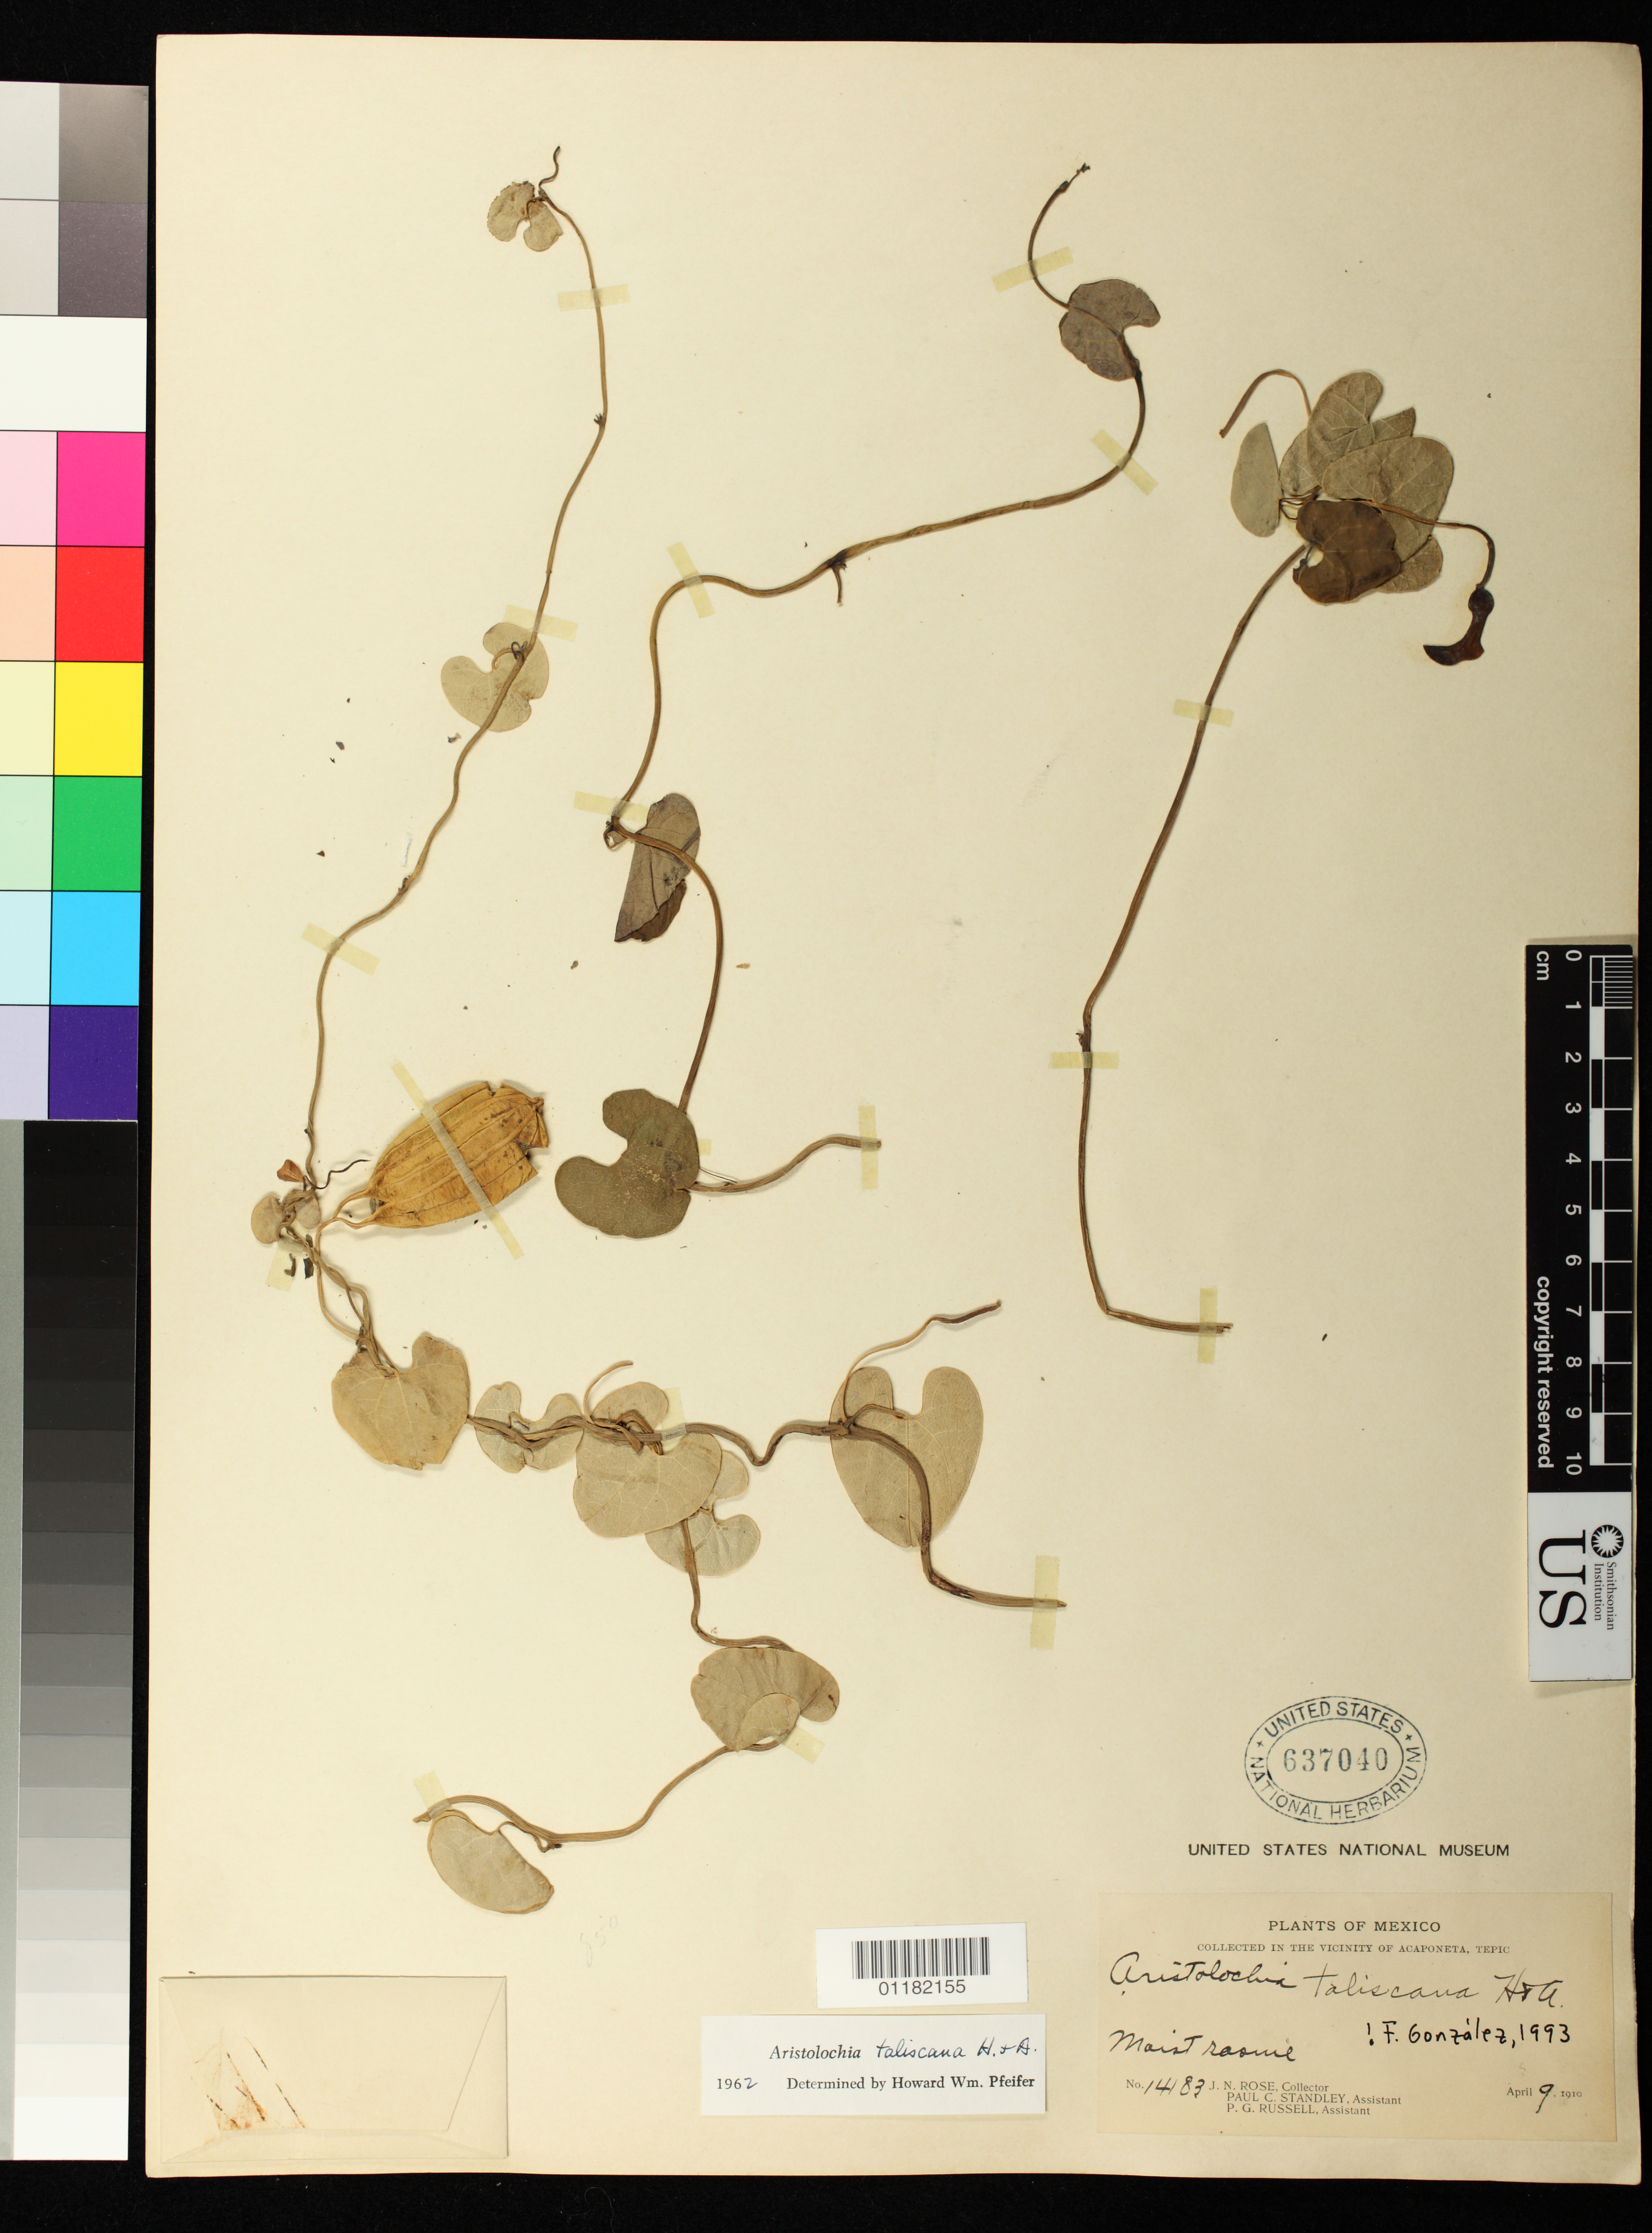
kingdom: Plantae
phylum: Tracheophyta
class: Magnoliopsida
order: Piperales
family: Aristolochiaceae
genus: Aristolochia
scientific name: Aristolochia taliscana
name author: Hook. & Arn.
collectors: J. N. Rose, P. C. Standley & P. G. Russell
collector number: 14183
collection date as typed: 9 Apr 1910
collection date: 1910-04-09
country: Mexico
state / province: Nayarit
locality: Vicinity of Acaponeta, Tepic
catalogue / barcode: US 637040